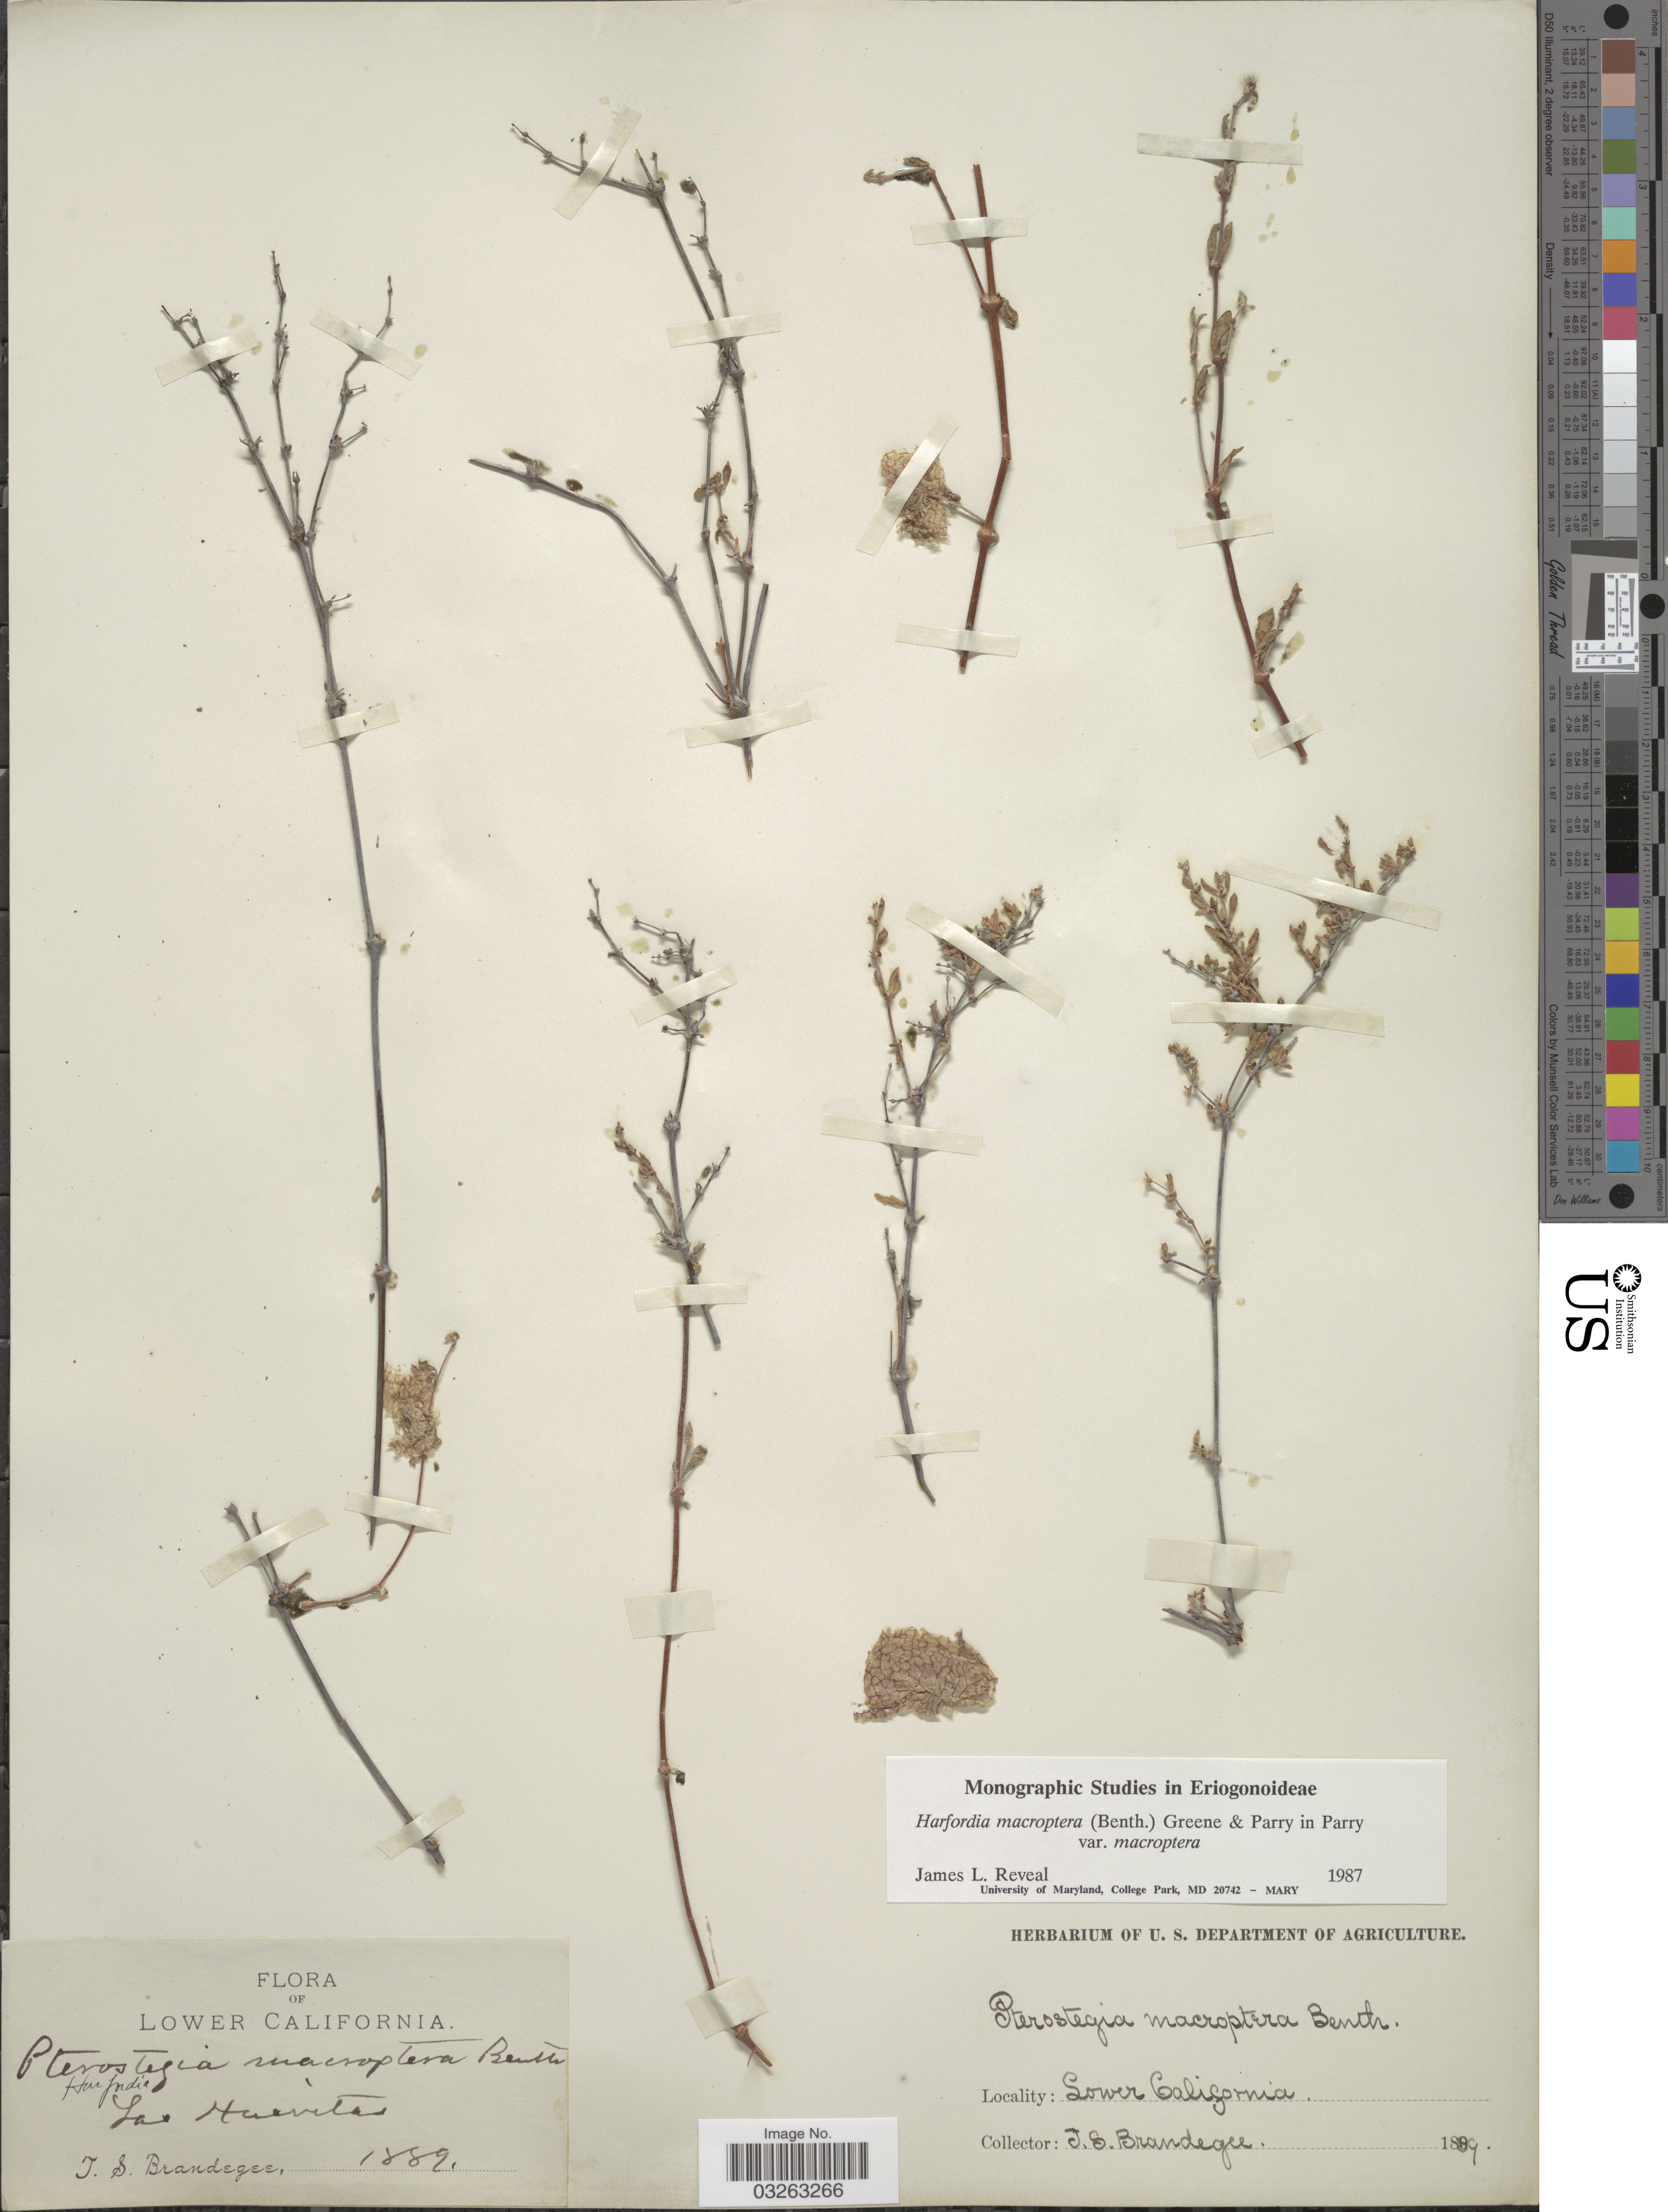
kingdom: Plantae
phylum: Tracheophyta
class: Magnoliopsida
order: Caryophyllales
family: Polygonaceae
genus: Harfordia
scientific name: Harfordia macroptera var. macroptera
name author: (Benth.) Greene & Parry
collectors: T. S. Brandegee (herbarium)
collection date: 1889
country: Mexico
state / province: Baja California Sur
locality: Lower California. Las Huevitas.